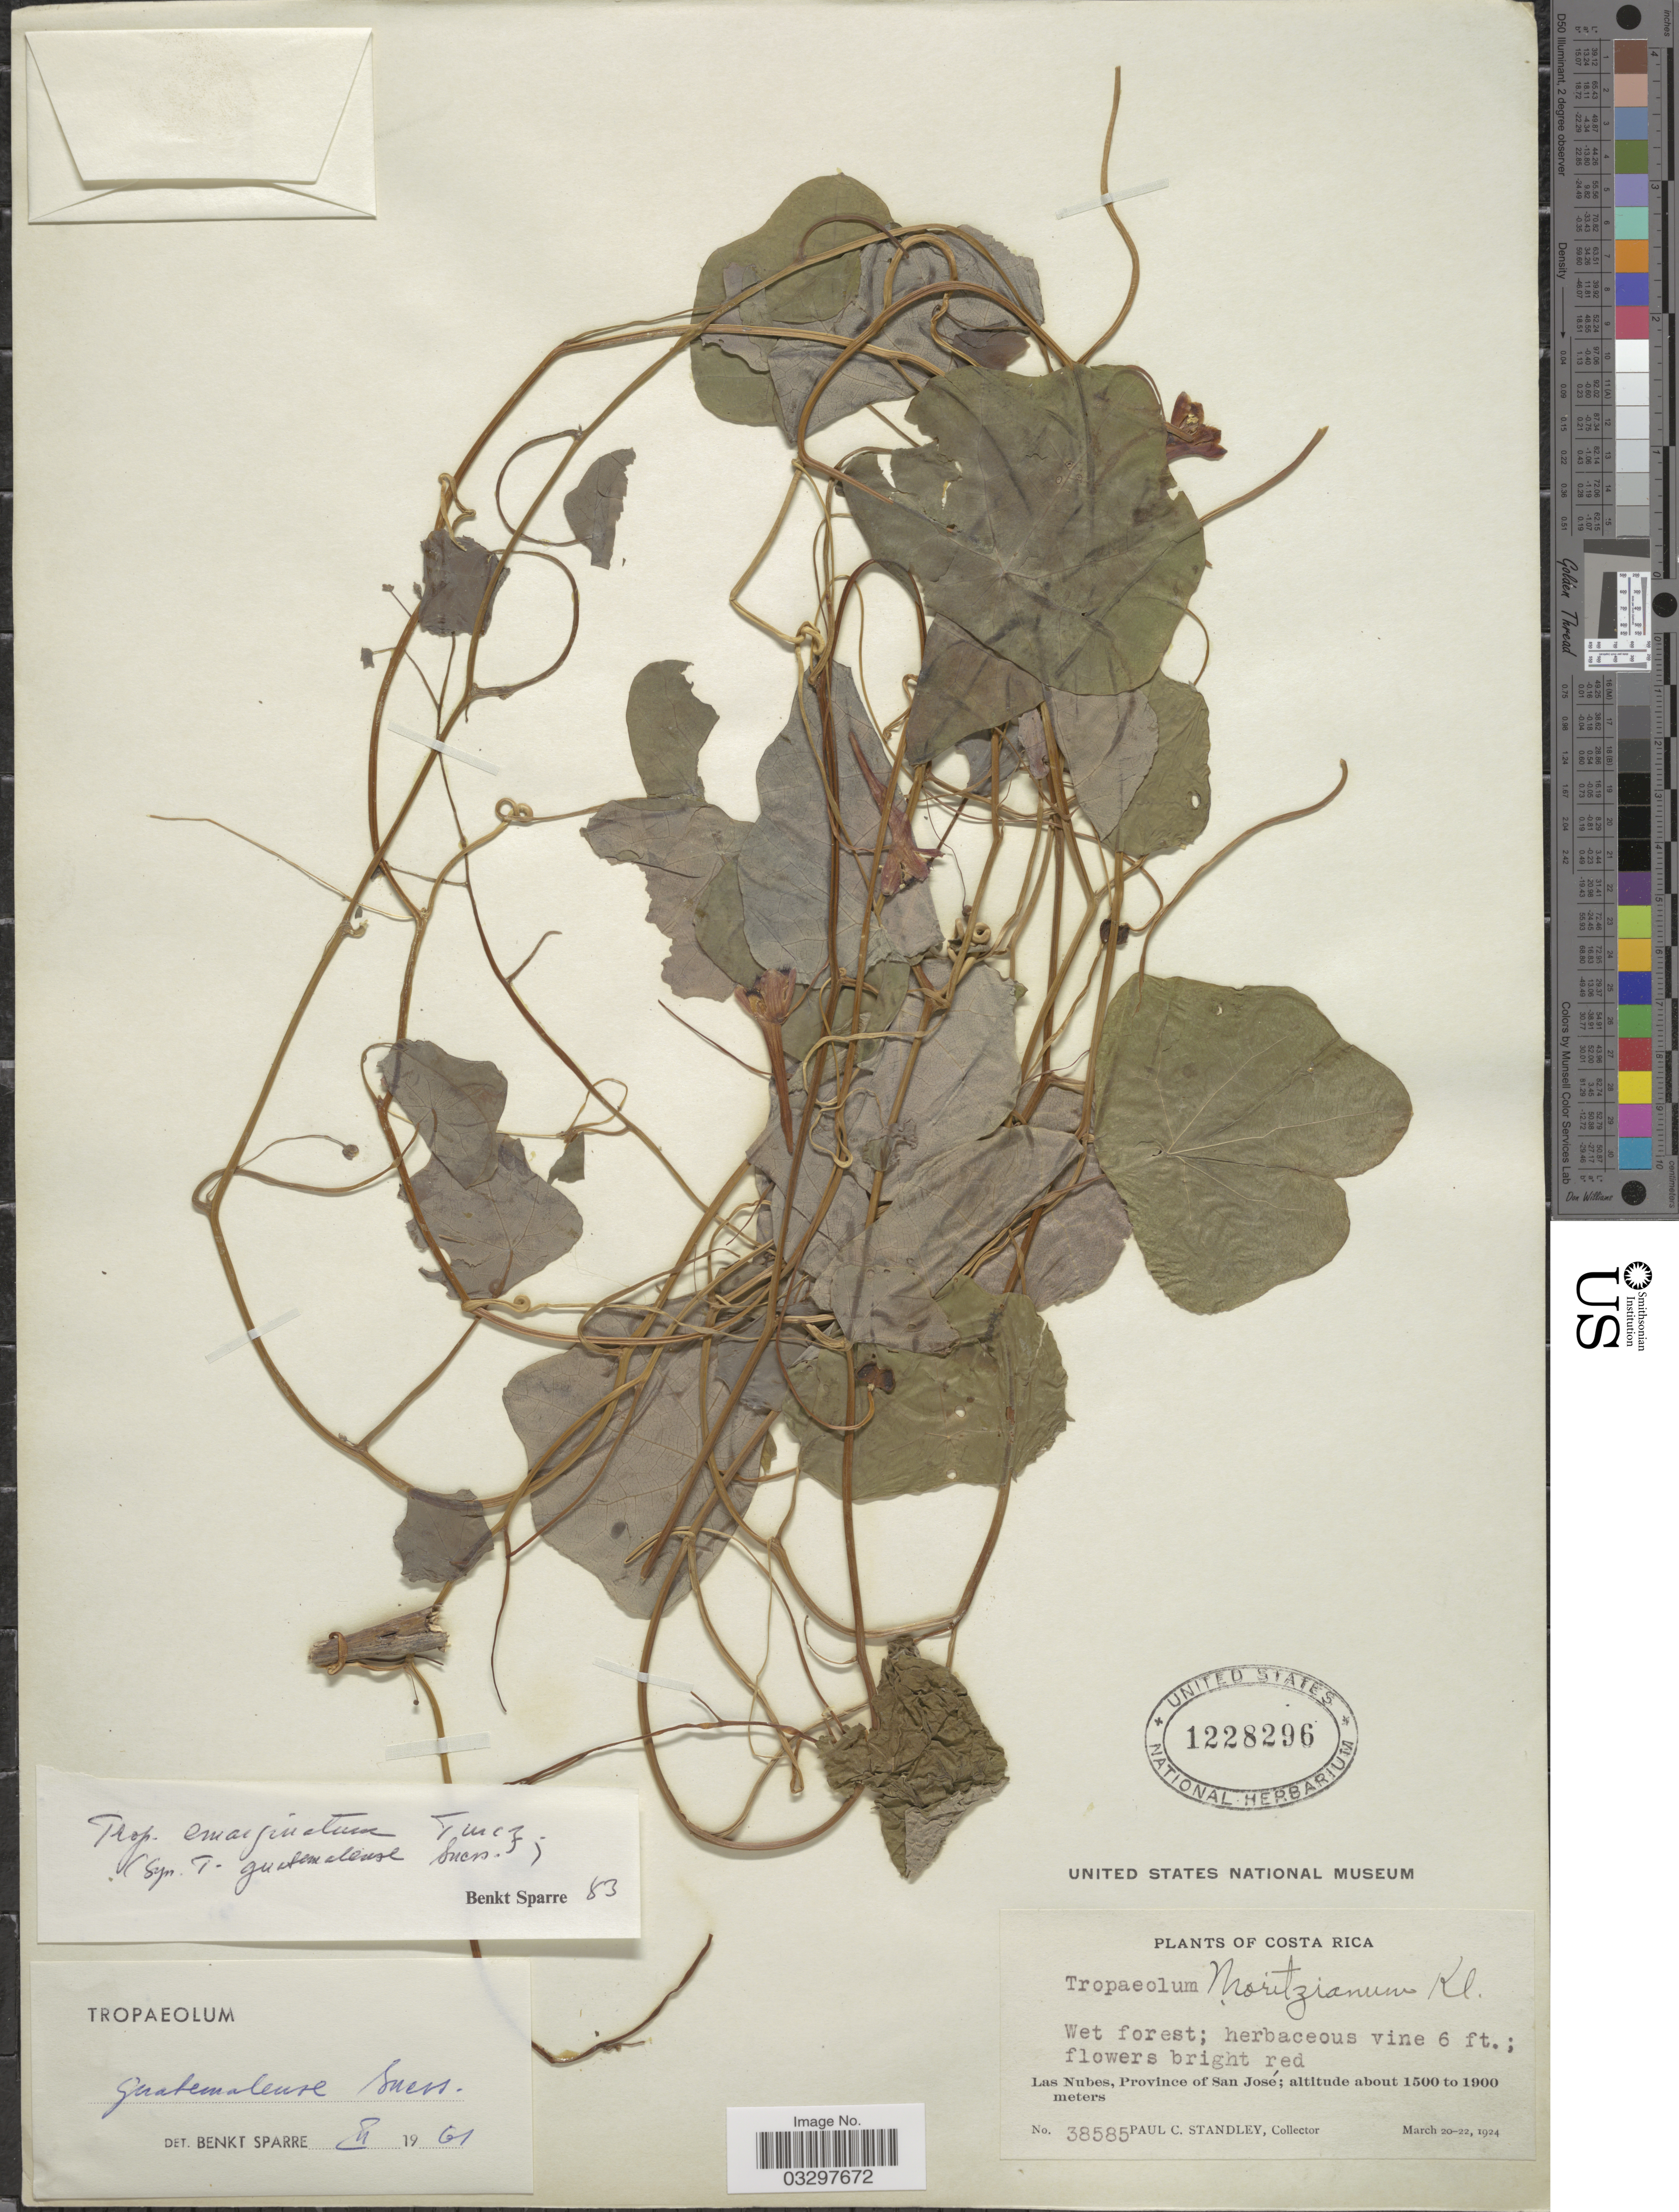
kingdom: Plantae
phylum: Tracheophyta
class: Magnoliopsida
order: Brassicales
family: Tropaeolaceae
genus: Tropaeolum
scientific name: Tropaeolum emarginatum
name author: Turcz.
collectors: P. C. Standley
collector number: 38585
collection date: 1924-03-20/1924-03-22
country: Costa Rica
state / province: San José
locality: Las Nubes, Province of San José.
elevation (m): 1500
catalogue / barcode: US 1228296